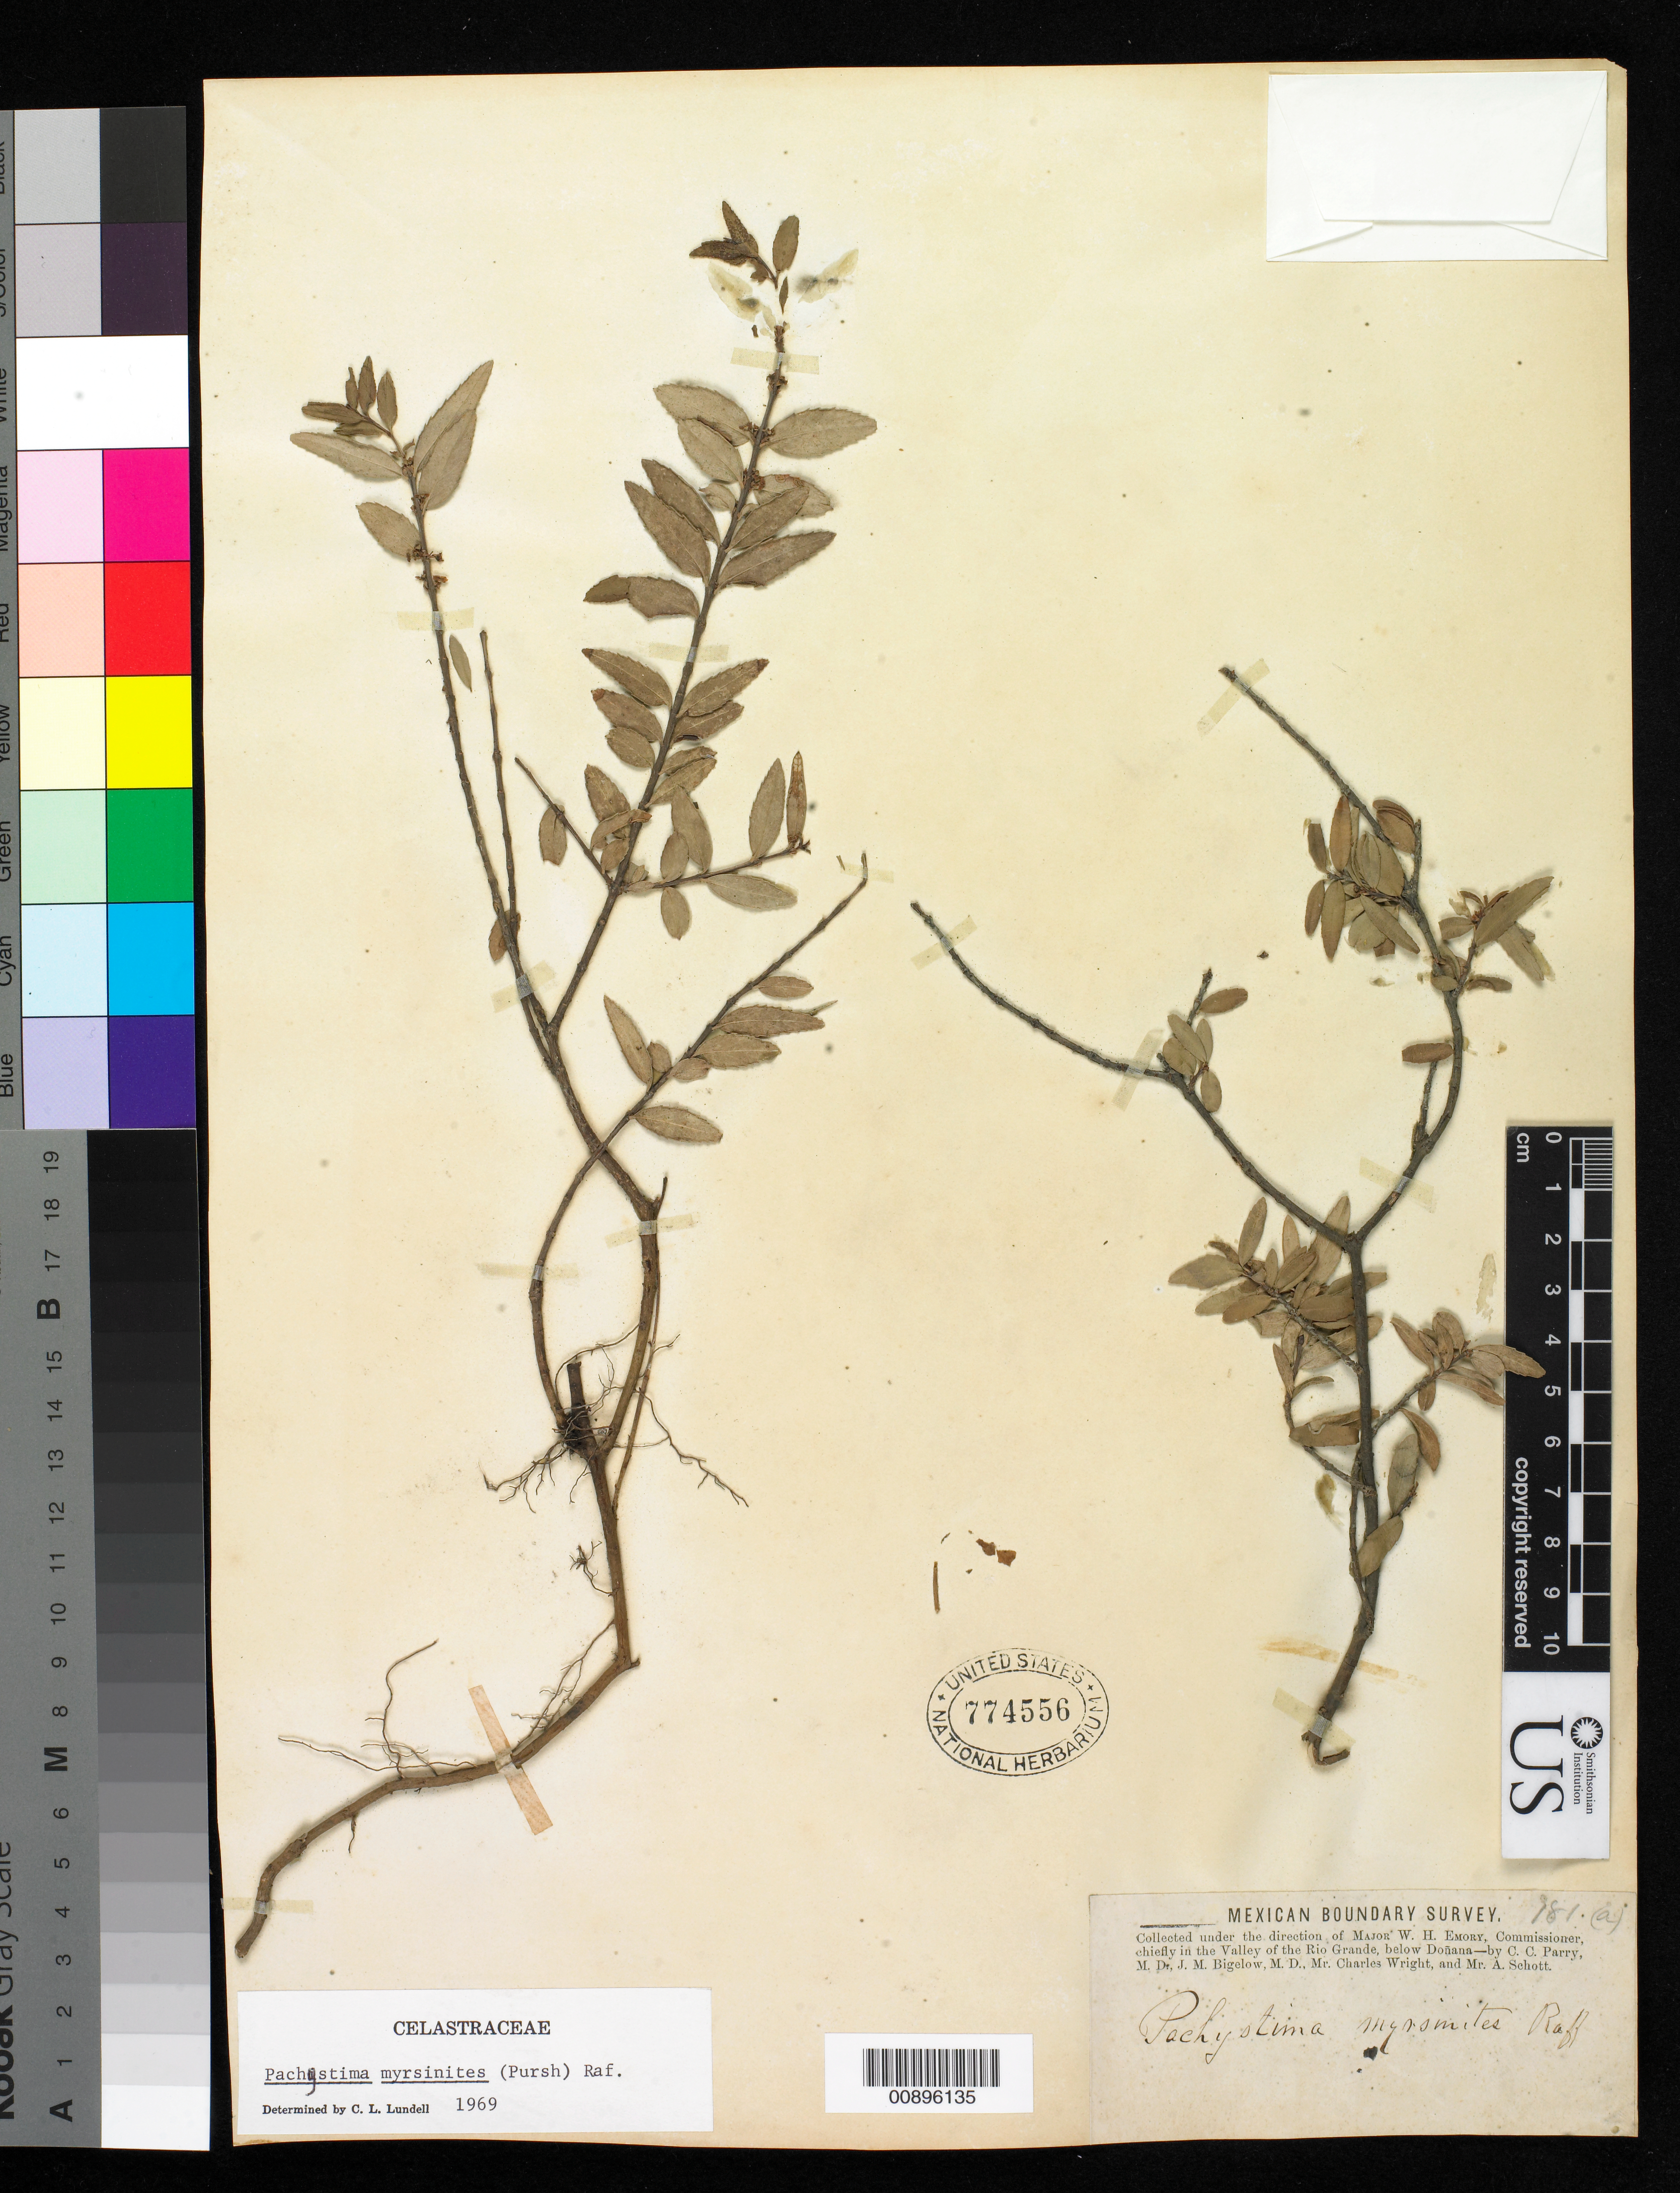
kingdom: Plantae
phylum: Tracheophyta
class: Magnoliopsida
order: Celastrales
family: Celastraceae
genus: Paxistima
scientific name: Paxistima myrsinites subsp. myrsinites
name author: (Pursh) Raf.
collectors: C. C. Parry, J. M. Bigelow, C. Wright & A. C. V. Schott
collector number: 181 (a)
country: United States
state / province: New Mexico / Texas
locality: Valley of the Rio Grande, below Doñana.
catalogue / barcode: US 774556